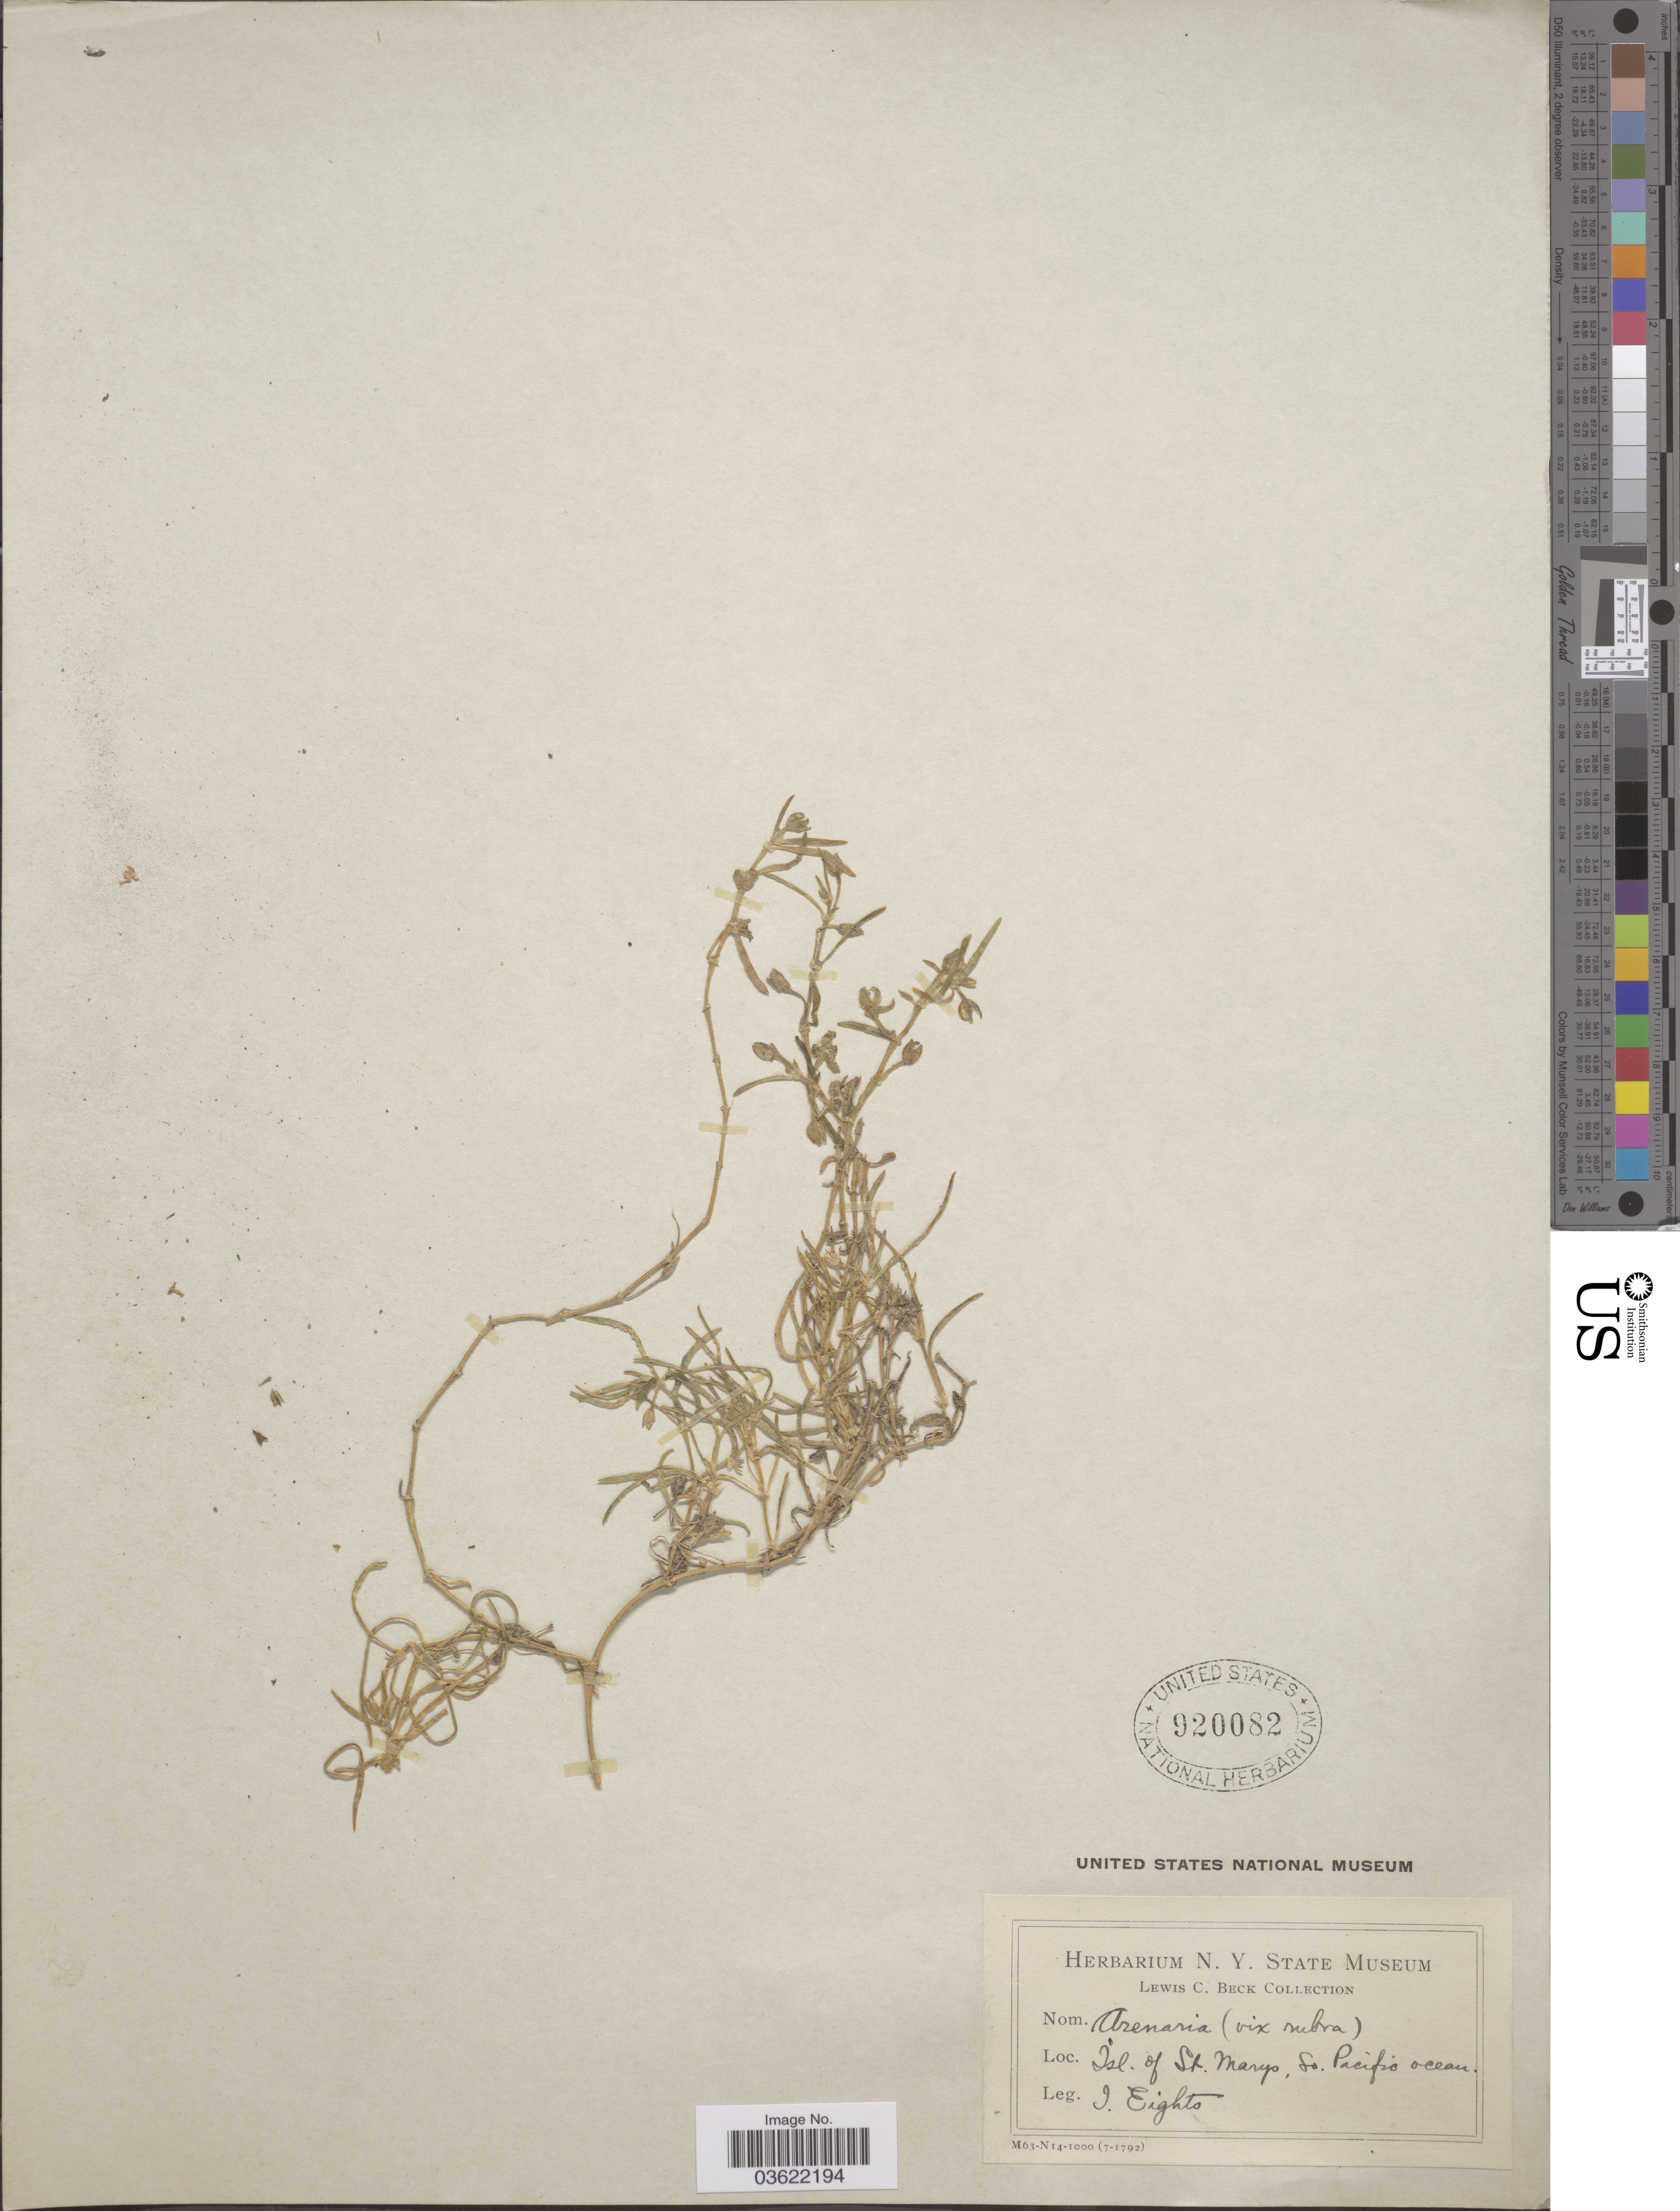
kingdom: Plantae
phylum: Tracheophyta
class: Magnoliopsida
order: Caryophyllales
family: Caryophyllaceae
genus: Arenaria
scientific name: Arenaria sp.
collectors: J. Eights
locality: Isl. of St. Marys, So. Pacific ocean.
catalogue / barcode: US 920082